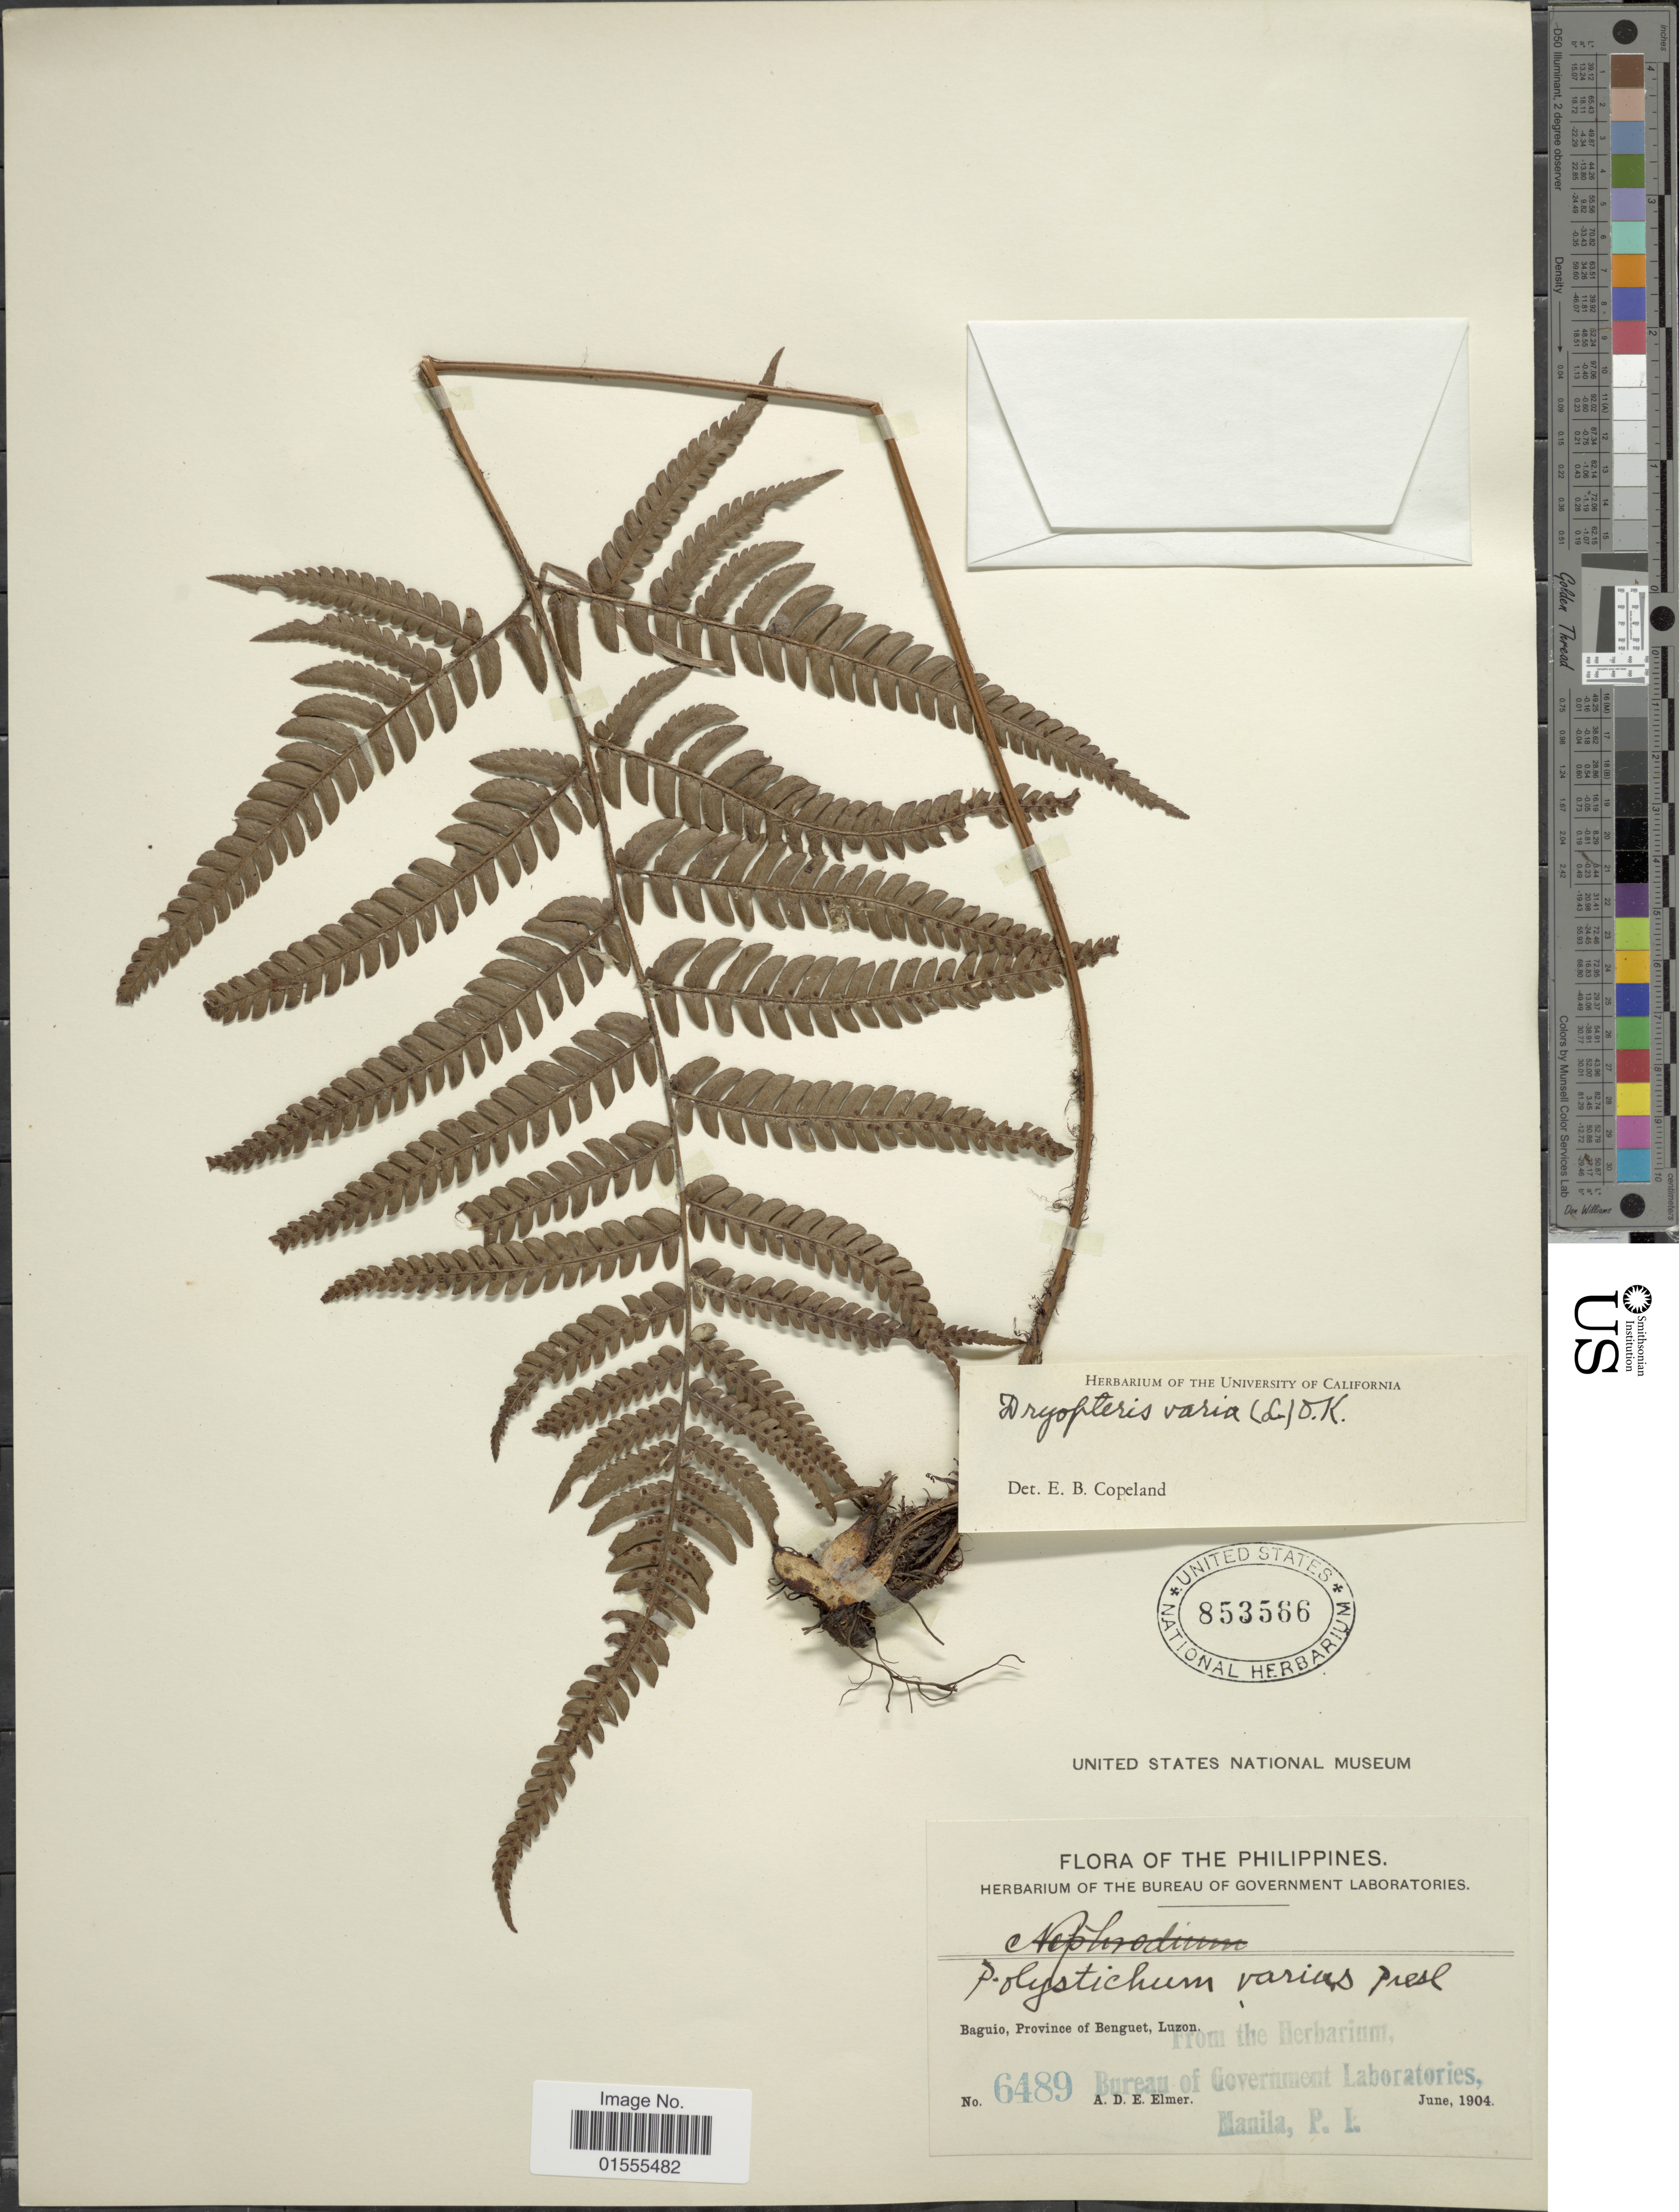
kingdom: Plantae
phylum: Tracheophyta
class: Polypodiopsida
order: Polypodiales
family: Dryopteridaceae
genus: Dryopteris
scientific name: Dryopteris varia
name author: (L.) Kuntze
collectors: A. D. E. Elmer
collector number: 6489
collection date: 1904-06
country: Philippines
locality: Baguio, Province of Benguet, Luzon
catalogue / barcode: US 853566